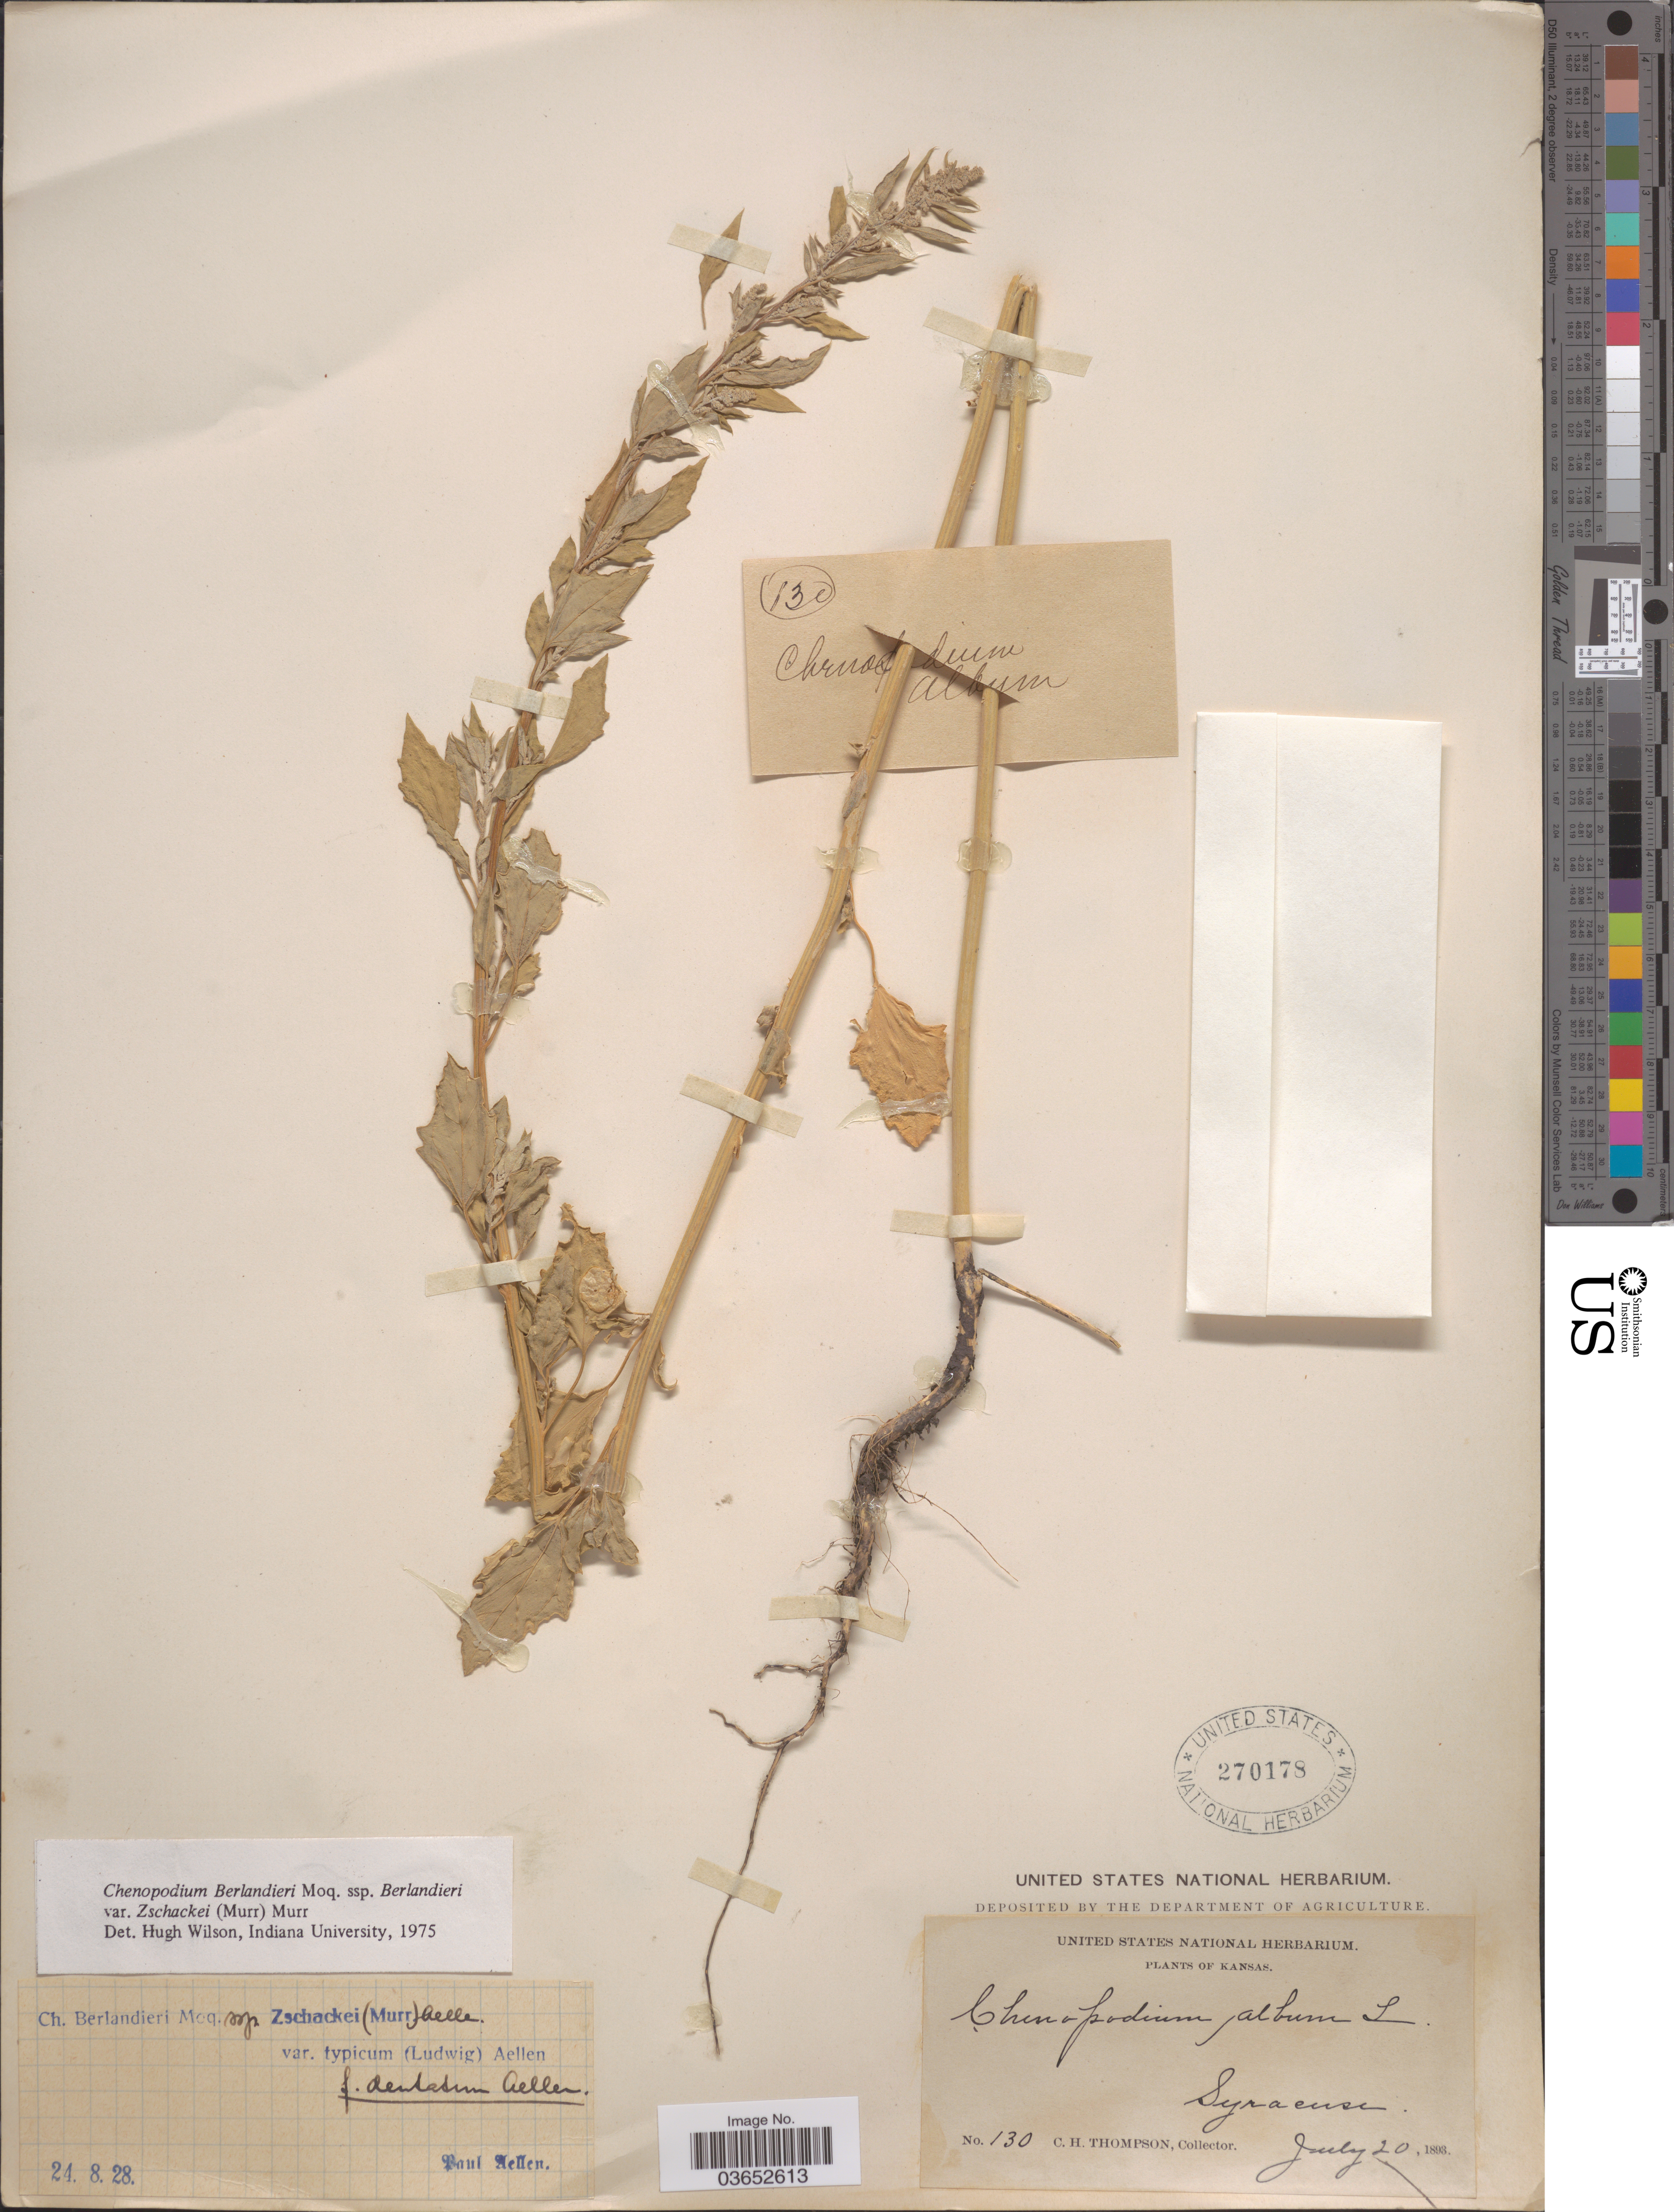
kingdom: Plantae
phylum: Tracheophyta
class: Magnoliopsida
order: Caryophyllales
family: Amaranthaceae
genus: Chenopodium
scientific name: Chenopodium berlandieri var. zschackei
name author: (Murr.) Murr.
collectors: C. H. Thompson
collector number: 130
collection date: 1893-07-20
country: United States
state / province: Kansas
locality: Syracuse.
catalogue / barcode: US 270178